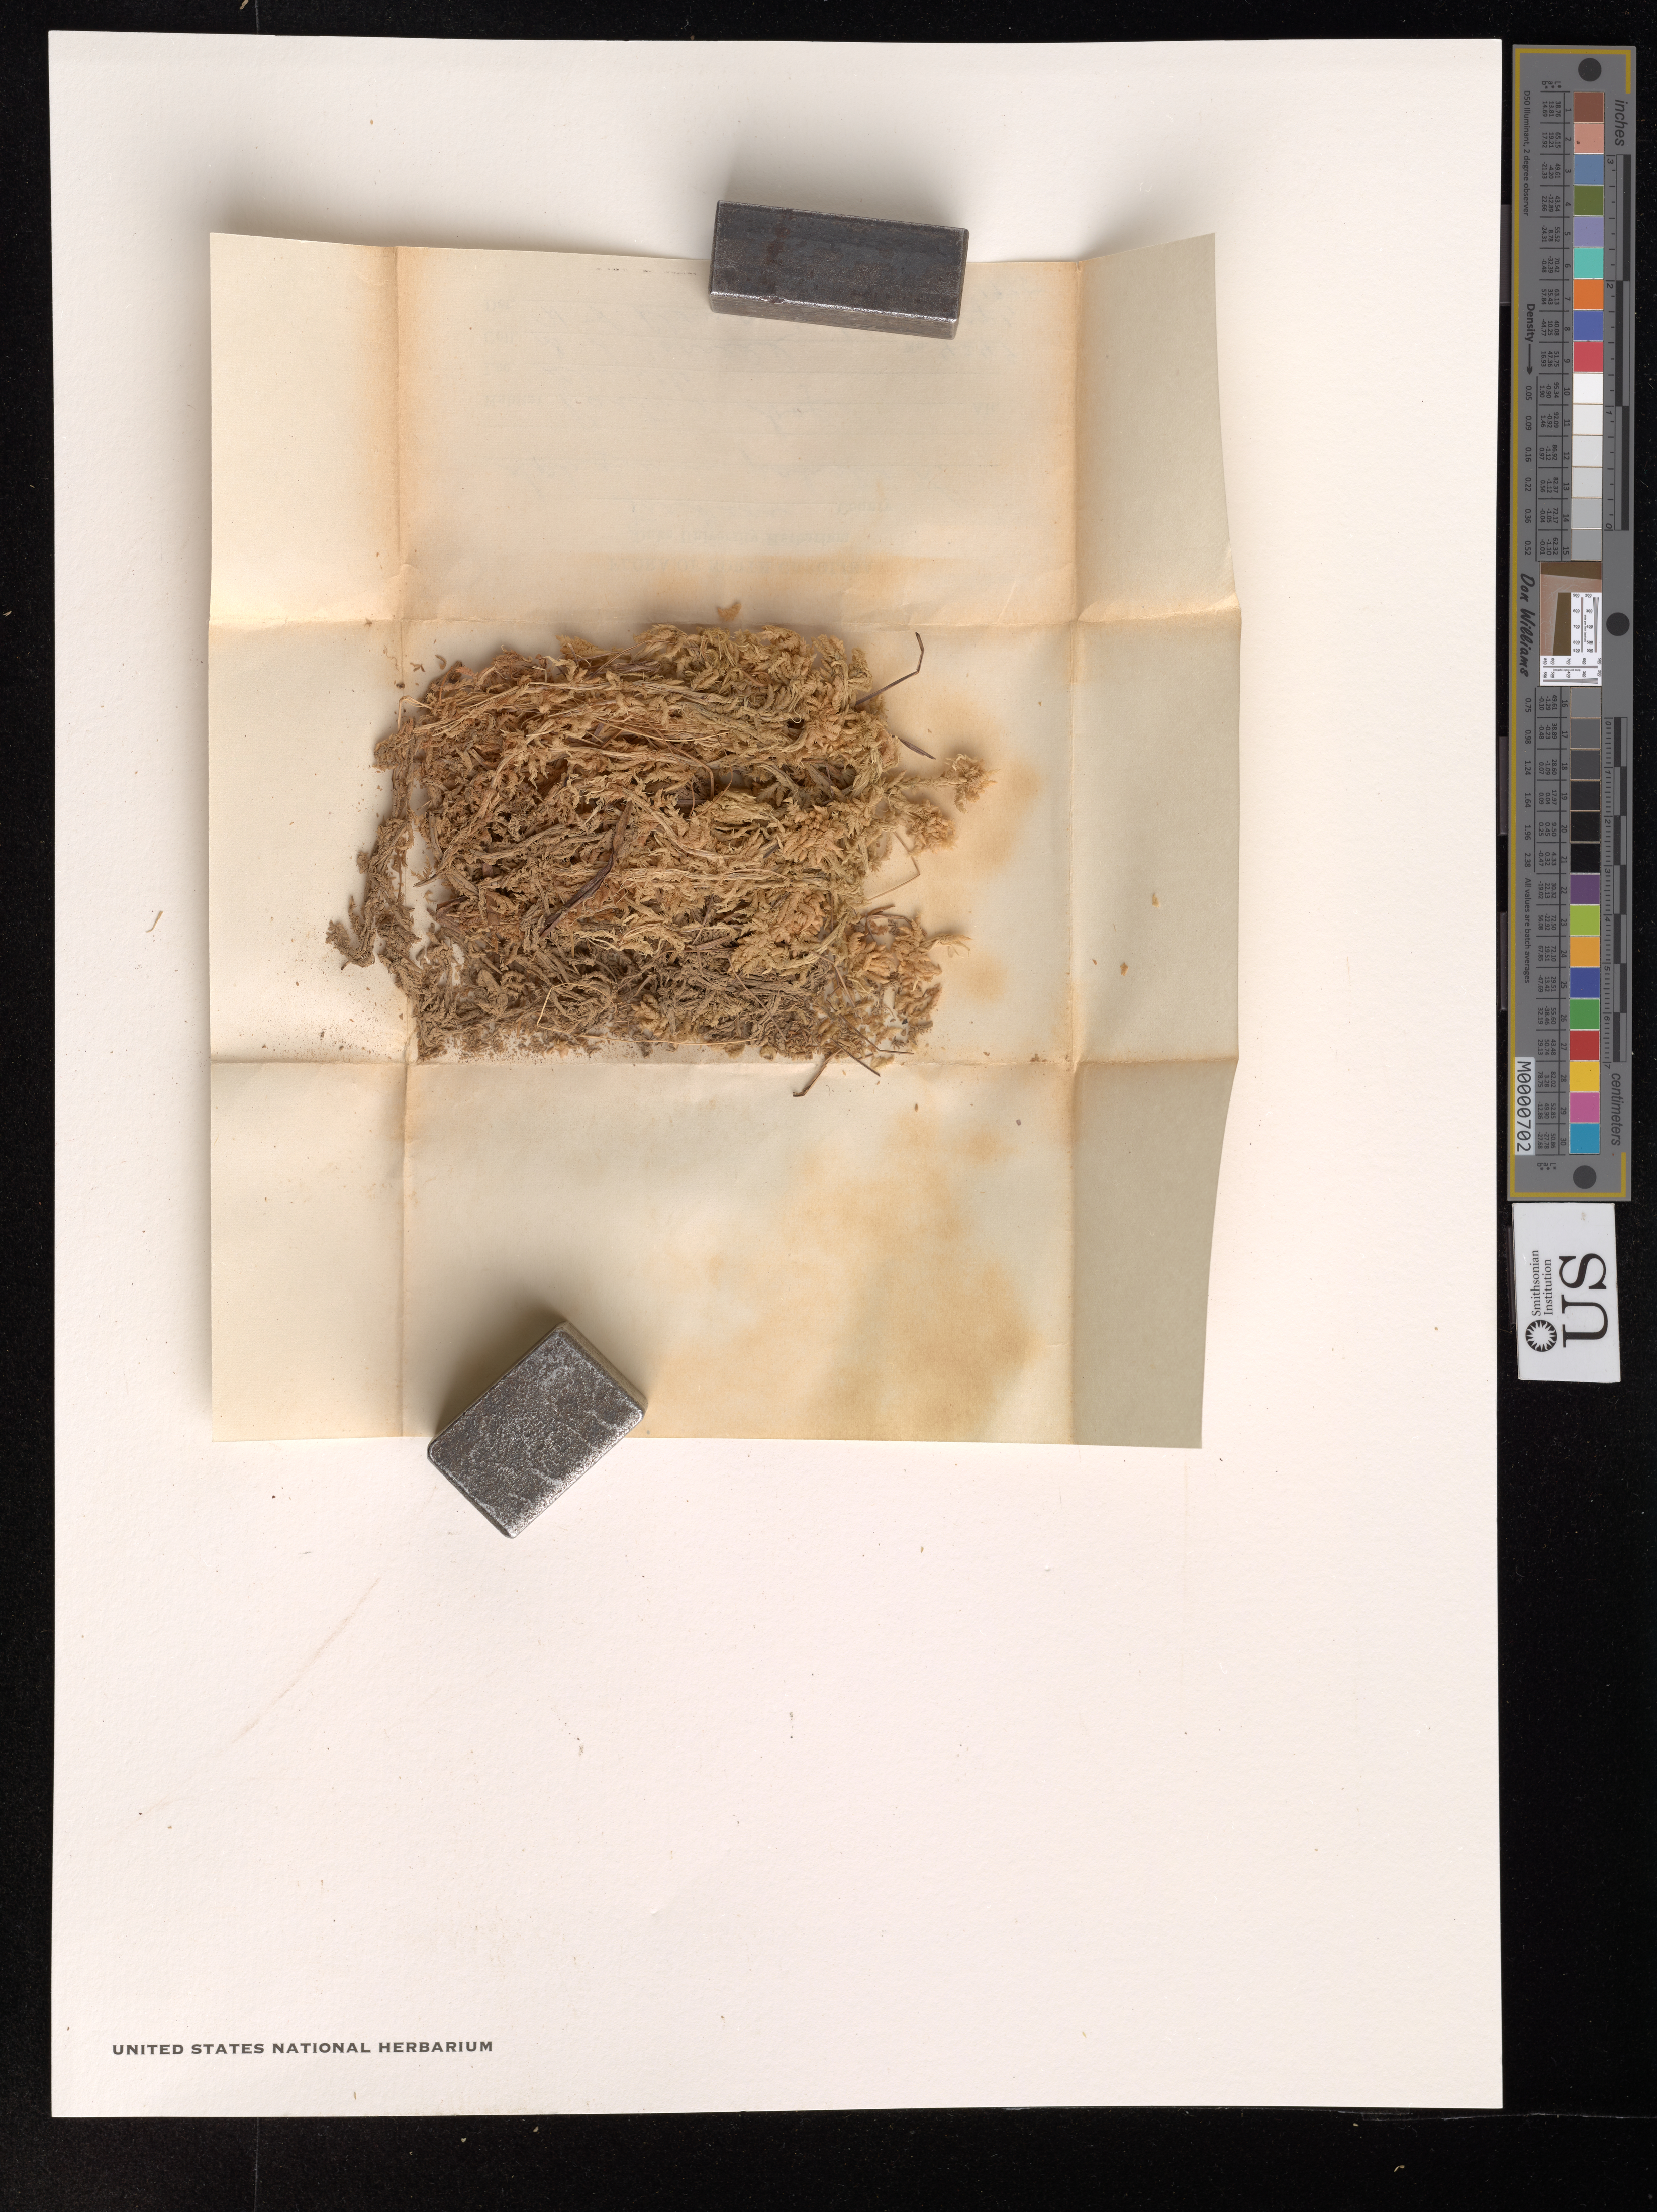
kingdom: Plantae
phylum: Bryophyta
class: Sphagnopsida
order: Sphagnales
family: Sphagnaceae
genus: Sphagnum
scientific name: Sphagnum palustre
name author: L.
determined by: Anderson, L.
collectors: D. S. Correll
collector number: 4249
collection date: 1935-08-01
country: United States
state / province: North Carolina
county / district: Jackson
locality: Jackson County. Glenville.